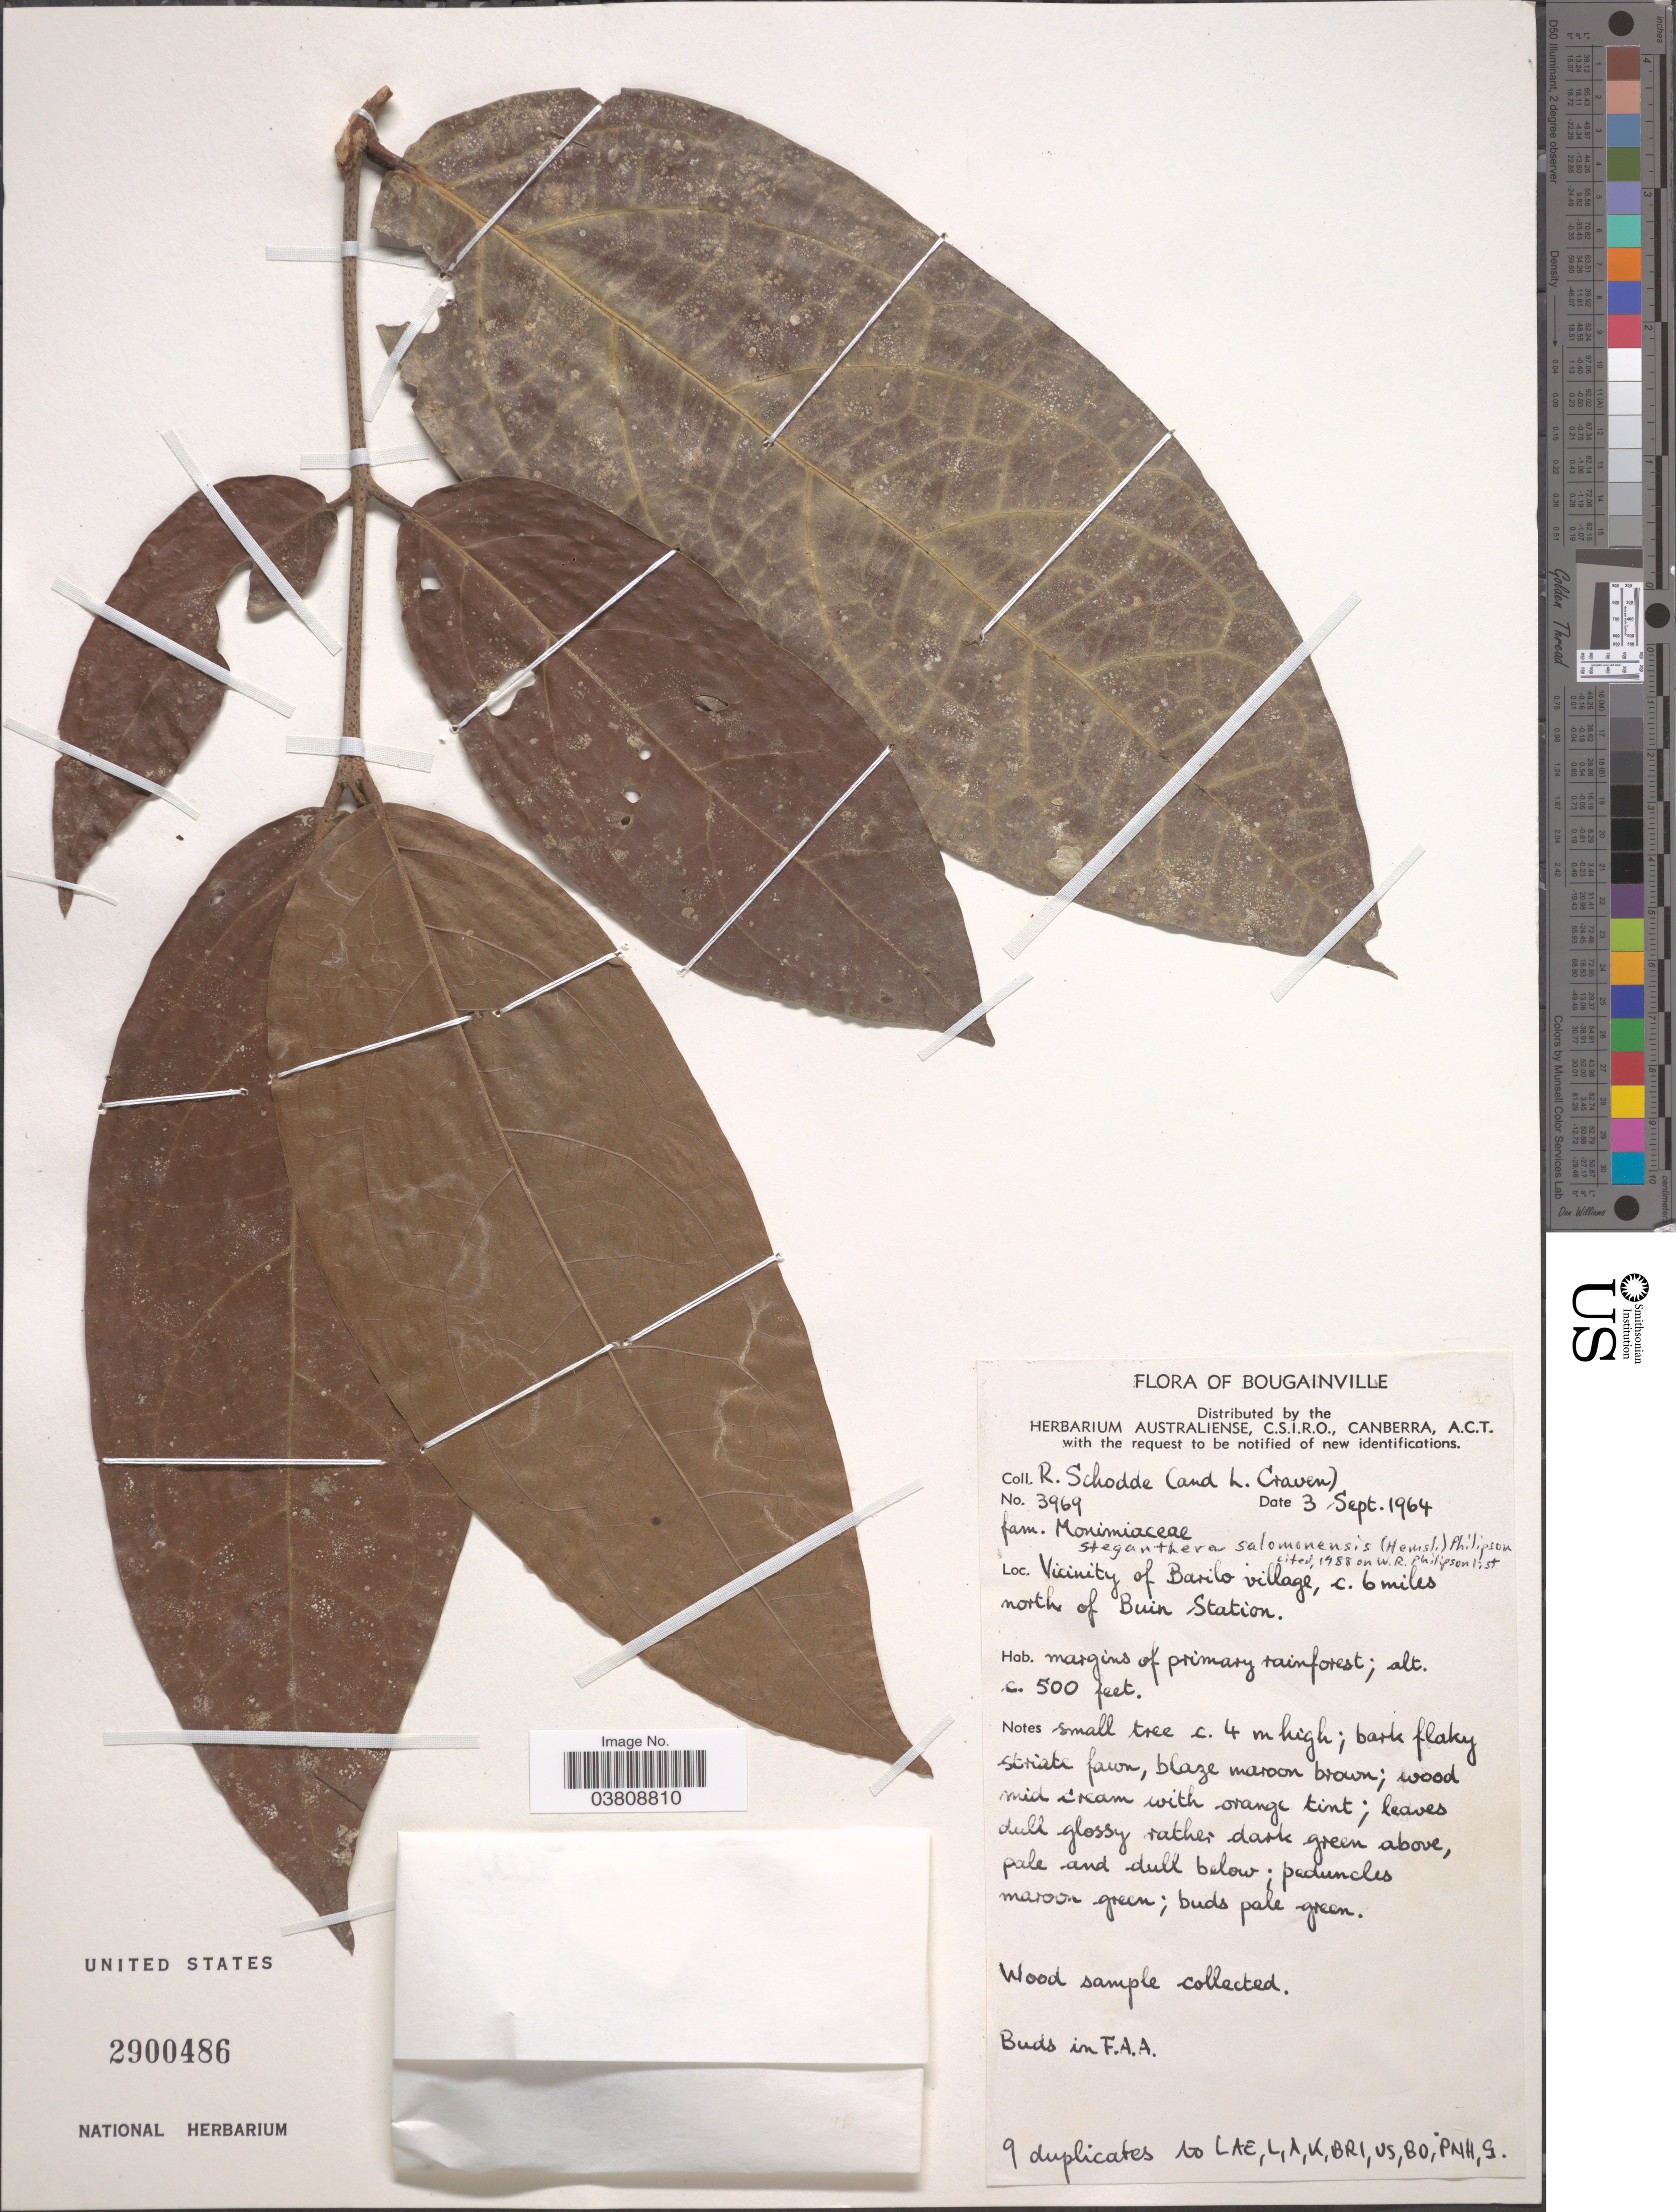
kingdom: Plantae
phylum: Tracheophyta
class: Magnoliopsida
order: Laurales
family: Monimiaceae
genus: Steganthera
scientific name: Steganthera salomonensis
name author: (Hemsl.) Philipson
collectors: R. Schodde & L. A. Craven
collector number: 3969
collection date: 1964-09-03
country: Papua New Guinea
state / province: Bougainville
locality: Vicinity of Barilo village, c. 6 miles north of Buin Station.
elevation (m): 152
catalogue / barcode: US 2900486